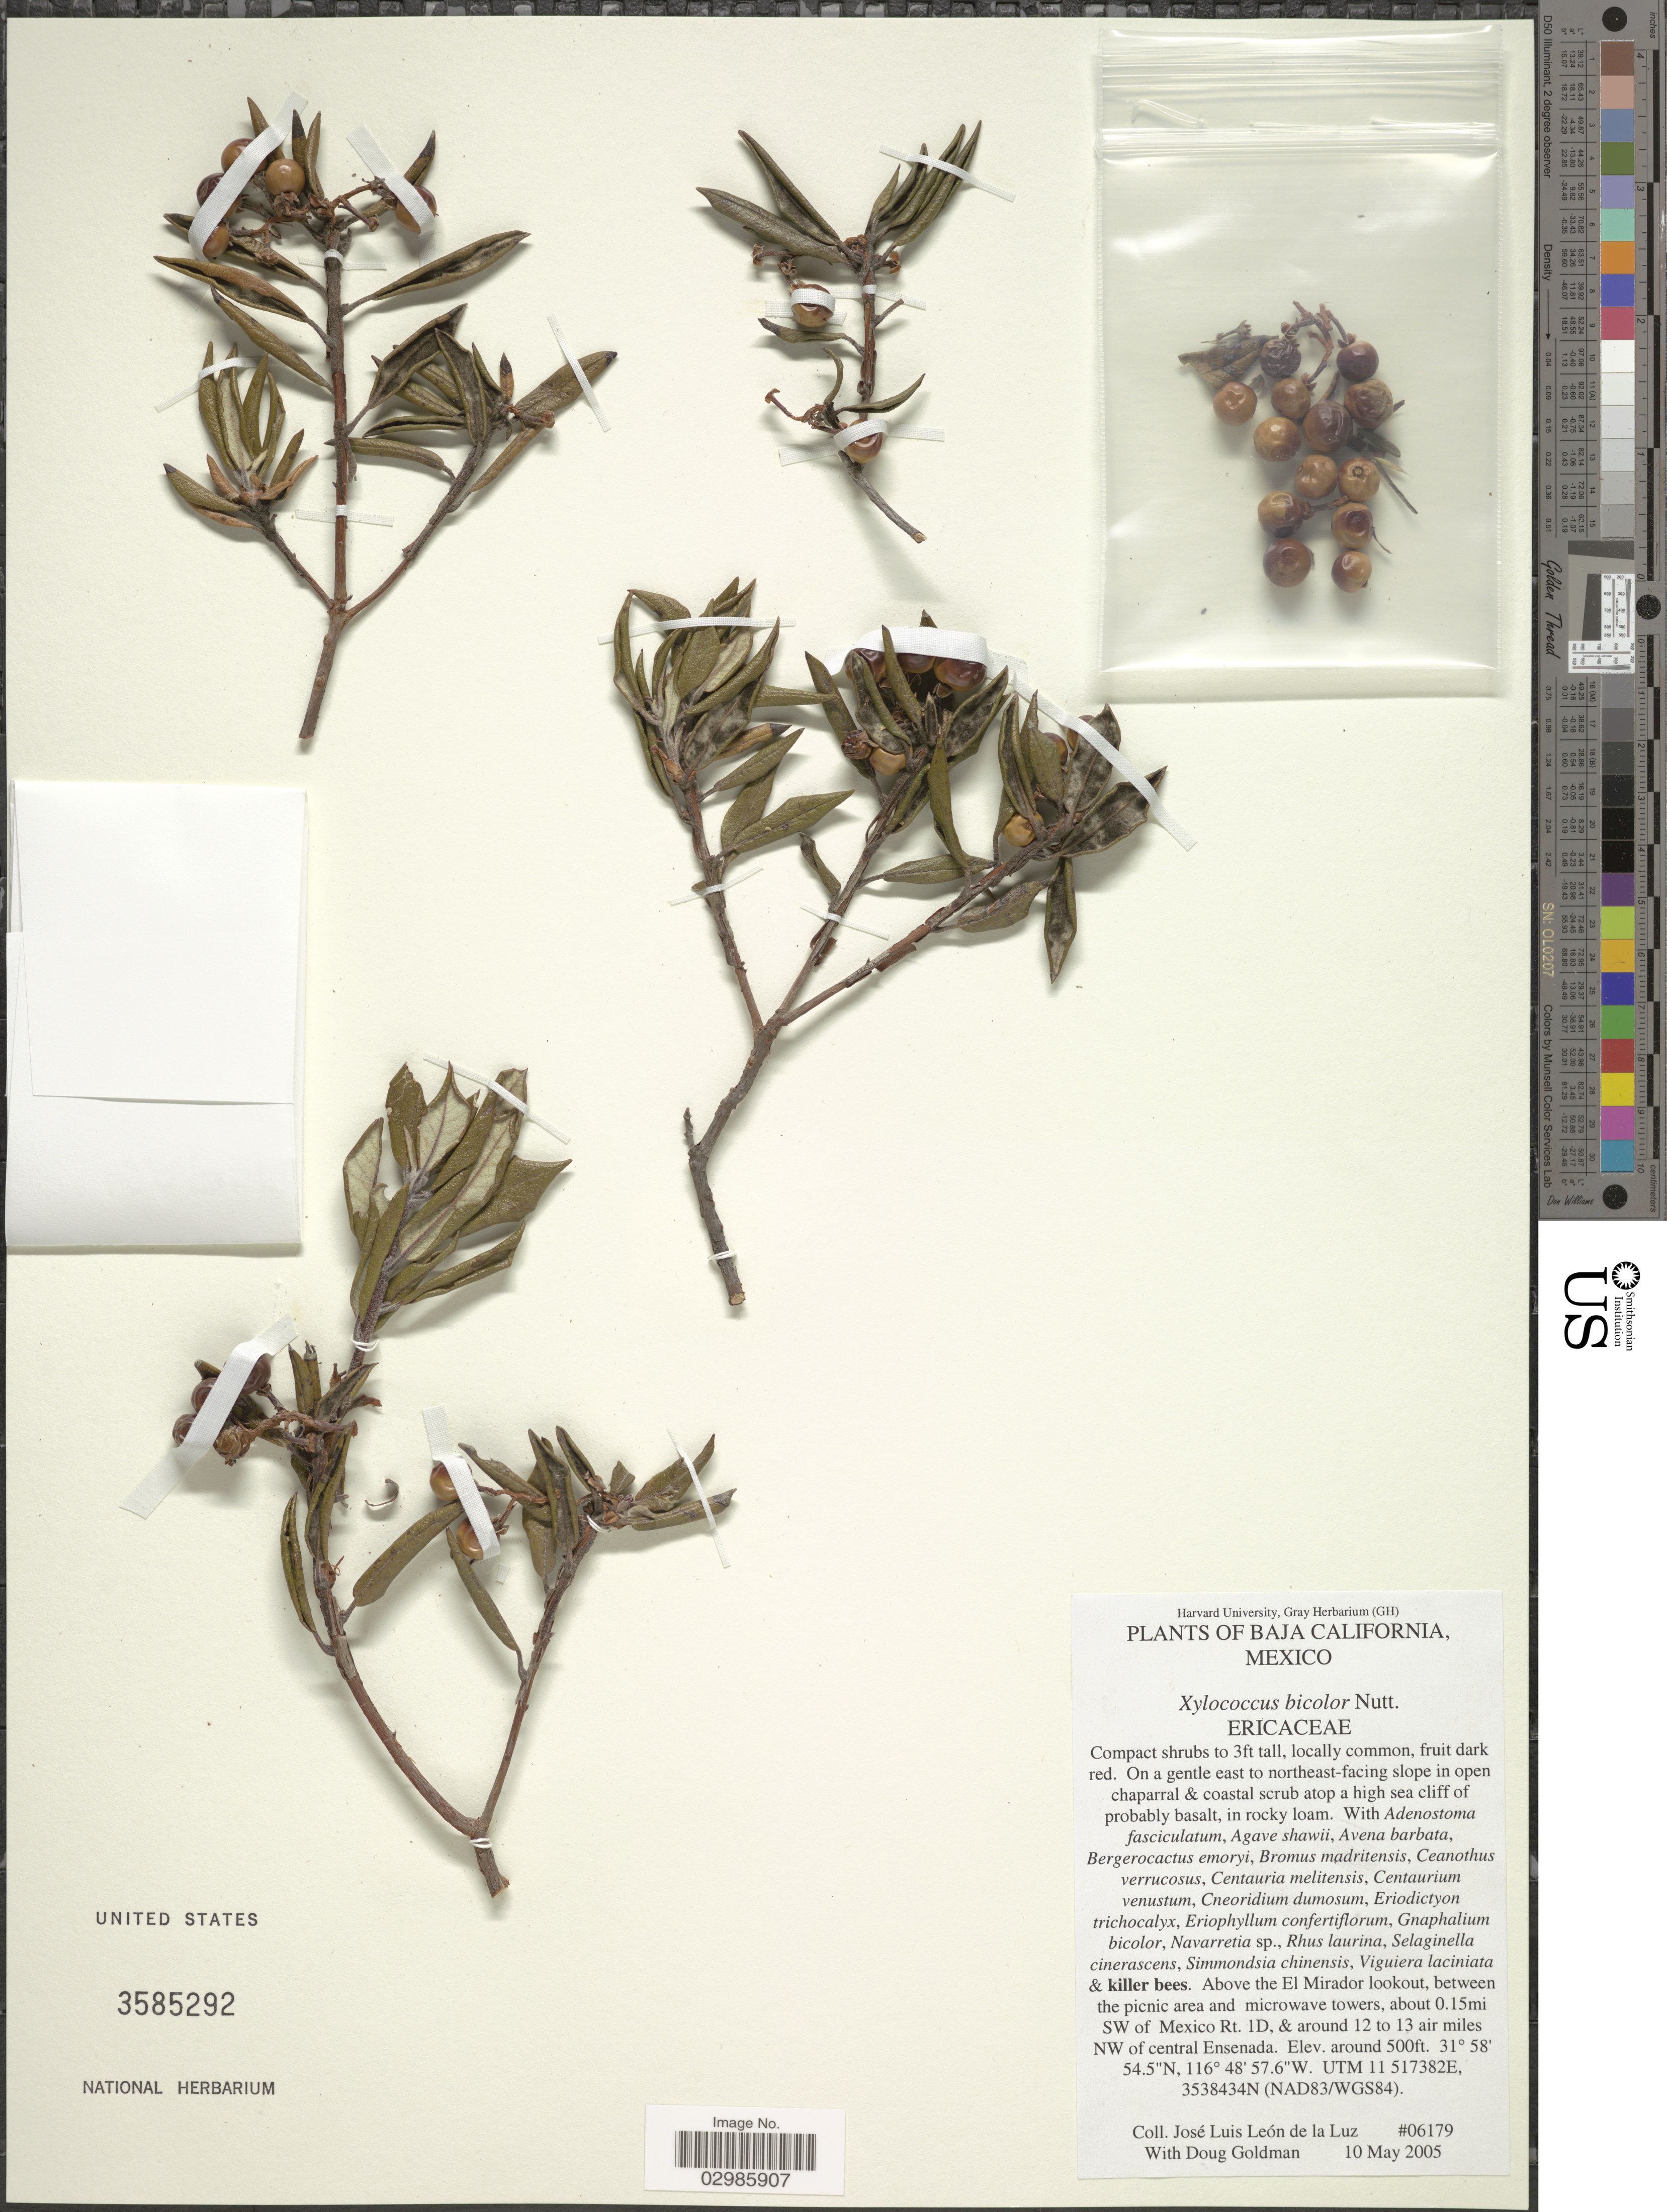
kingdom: Plantae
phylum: Tracheophyta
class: Magnoliopsida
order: Ericales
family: Ericaceae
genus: Xylococcus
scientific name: Xylococcus bicolor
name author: Nutt.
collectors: J. L. León de la Luz & D. Goldman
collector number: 06179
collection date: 2005-05-10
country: Mexico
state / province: Baja California Norte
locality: Above El Mirador lookout, between the picnic area and microwave towers, about 0.15 mi SW of Mexico Rt. 1D, & around 12 to 13 air miles NW of central Ensenada. UTM 11 517382E, 3538434N (NAD83/WGS84).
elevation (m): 152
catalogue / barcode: US 3585292